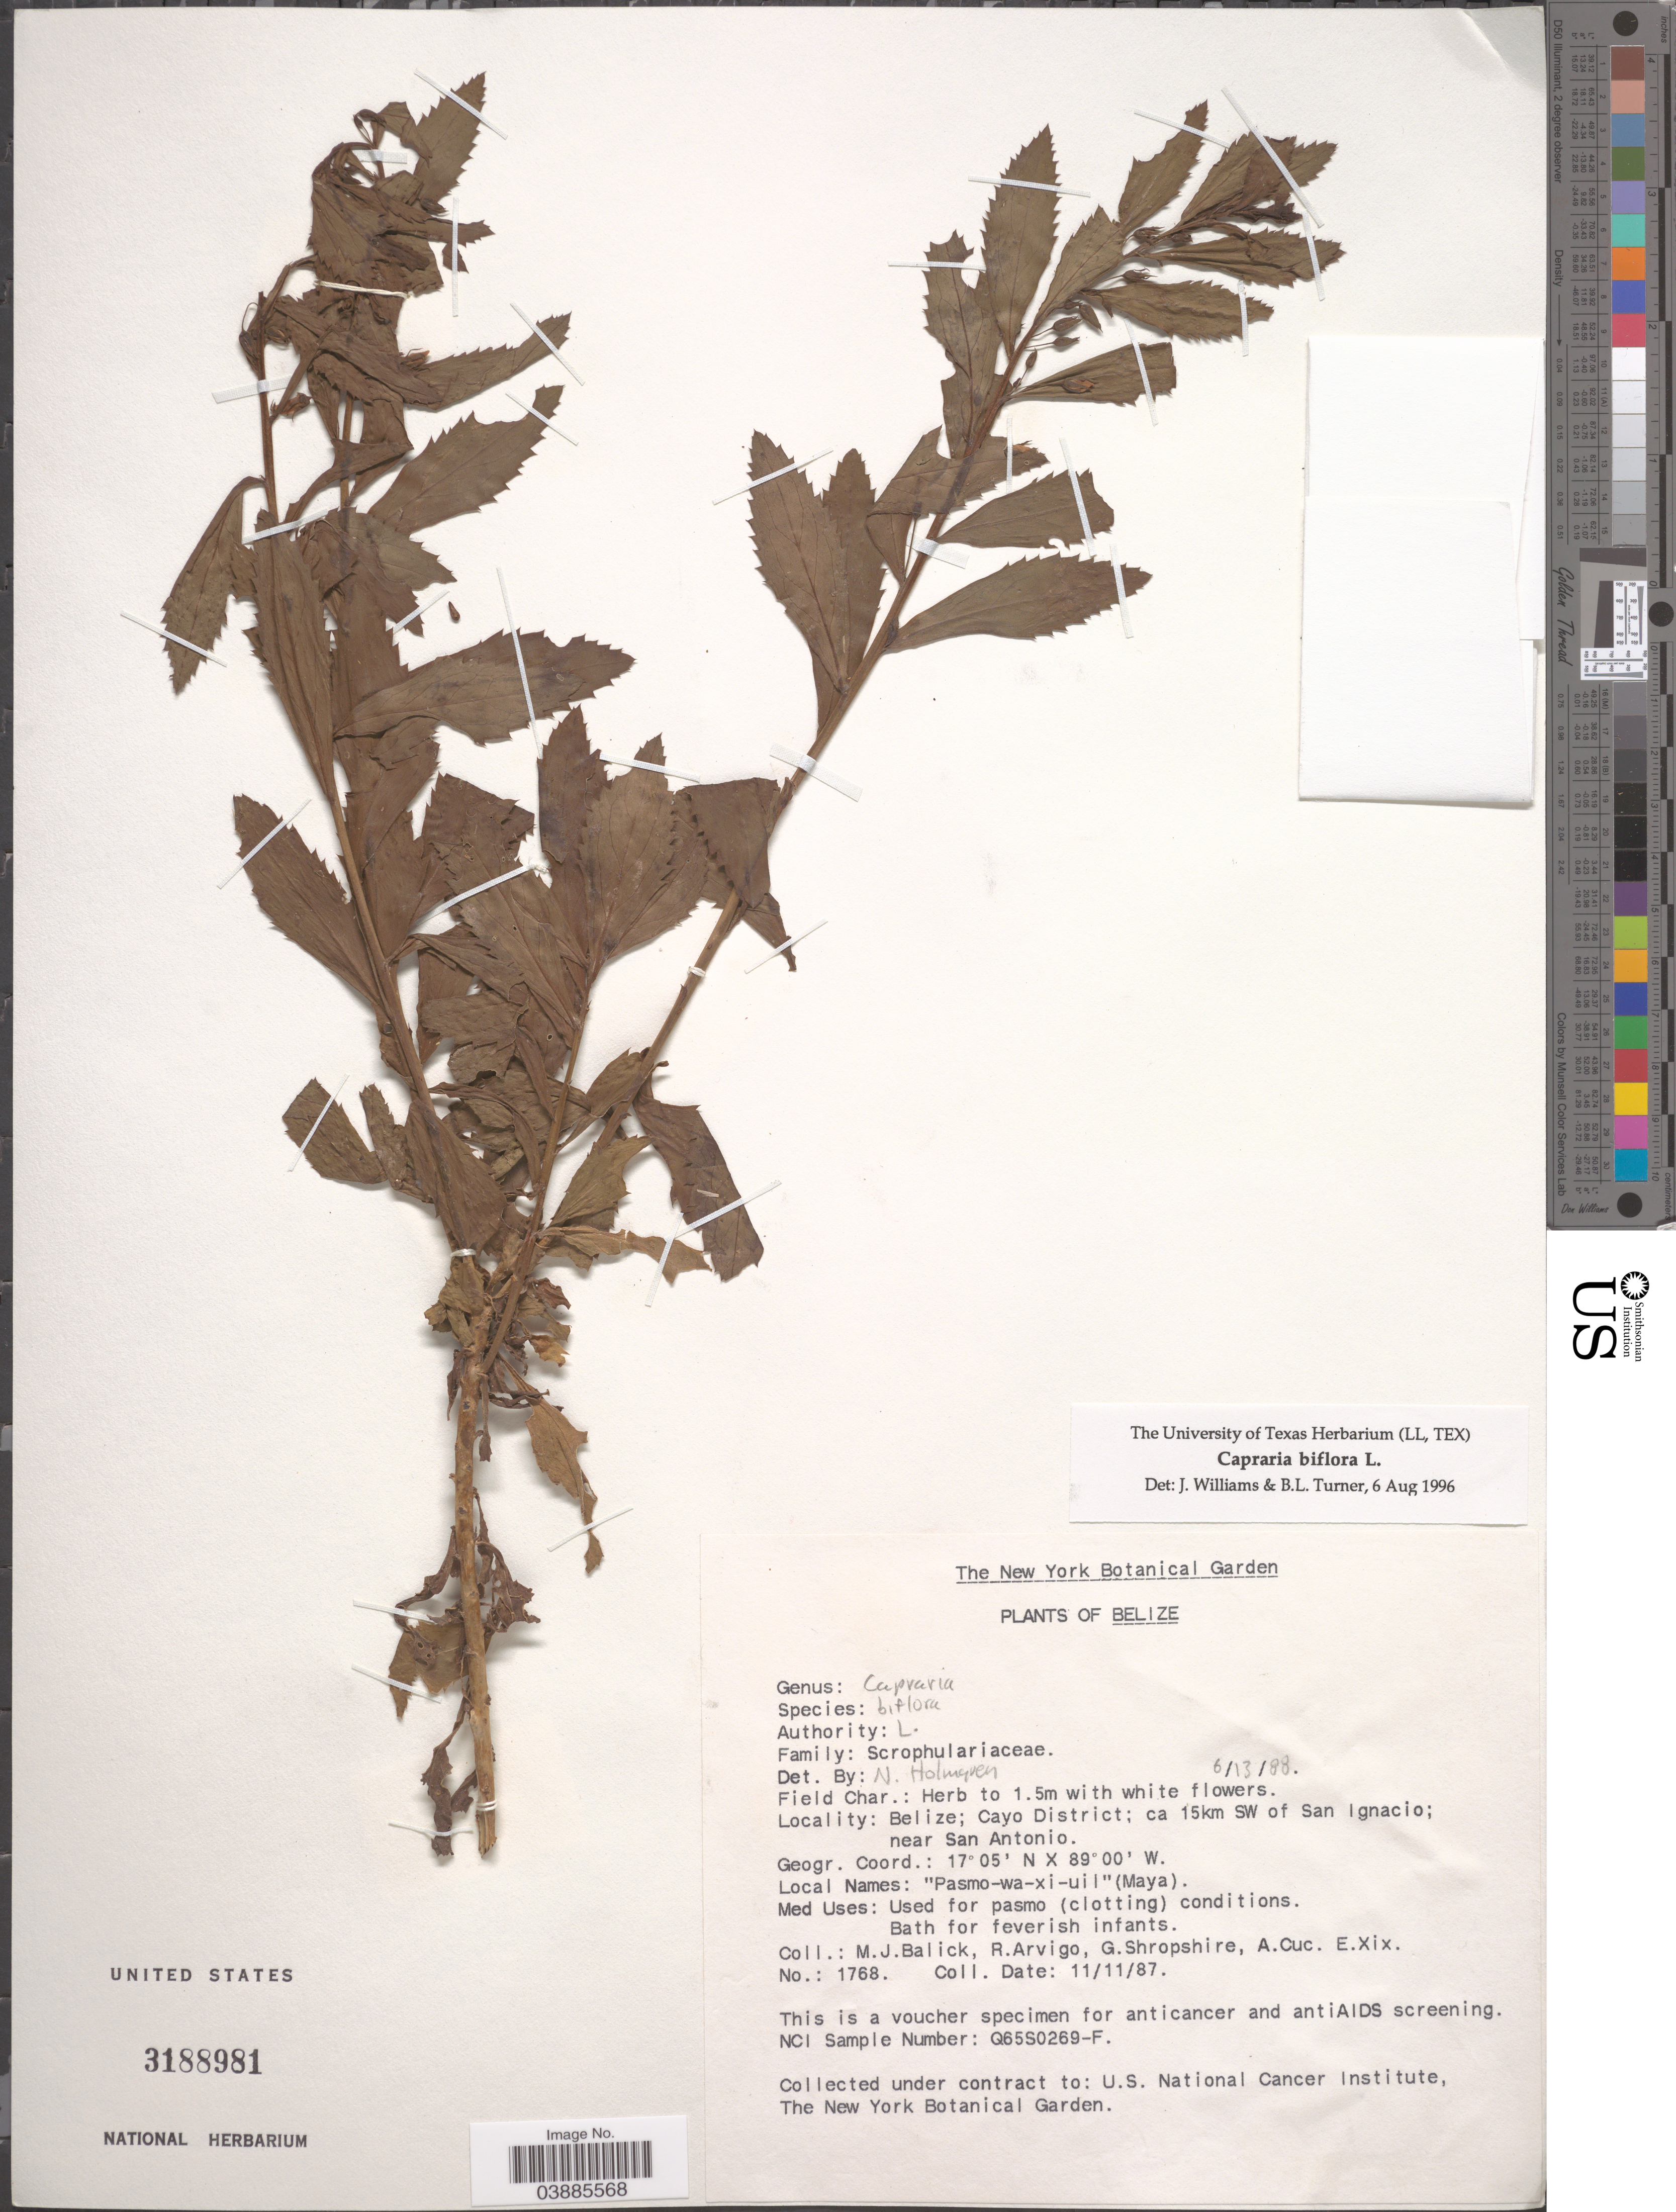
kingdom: Plantae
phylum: Tracheophyta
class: Magnoliopsida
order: Lamiales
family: Scrophulariaceae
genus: Capraria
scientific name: Capraria biflora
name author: L.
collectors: M. J. Balick, R. Arvigo, G. Shropshire, A. Cuc & E. Xix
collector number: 1768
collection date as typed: Transcribed d/m/y: 11/11/87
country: Belize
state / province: Cayo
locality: Cayo District; ca 15km SW of San Ignacio; near San Antonio.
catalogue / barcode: US 3188981